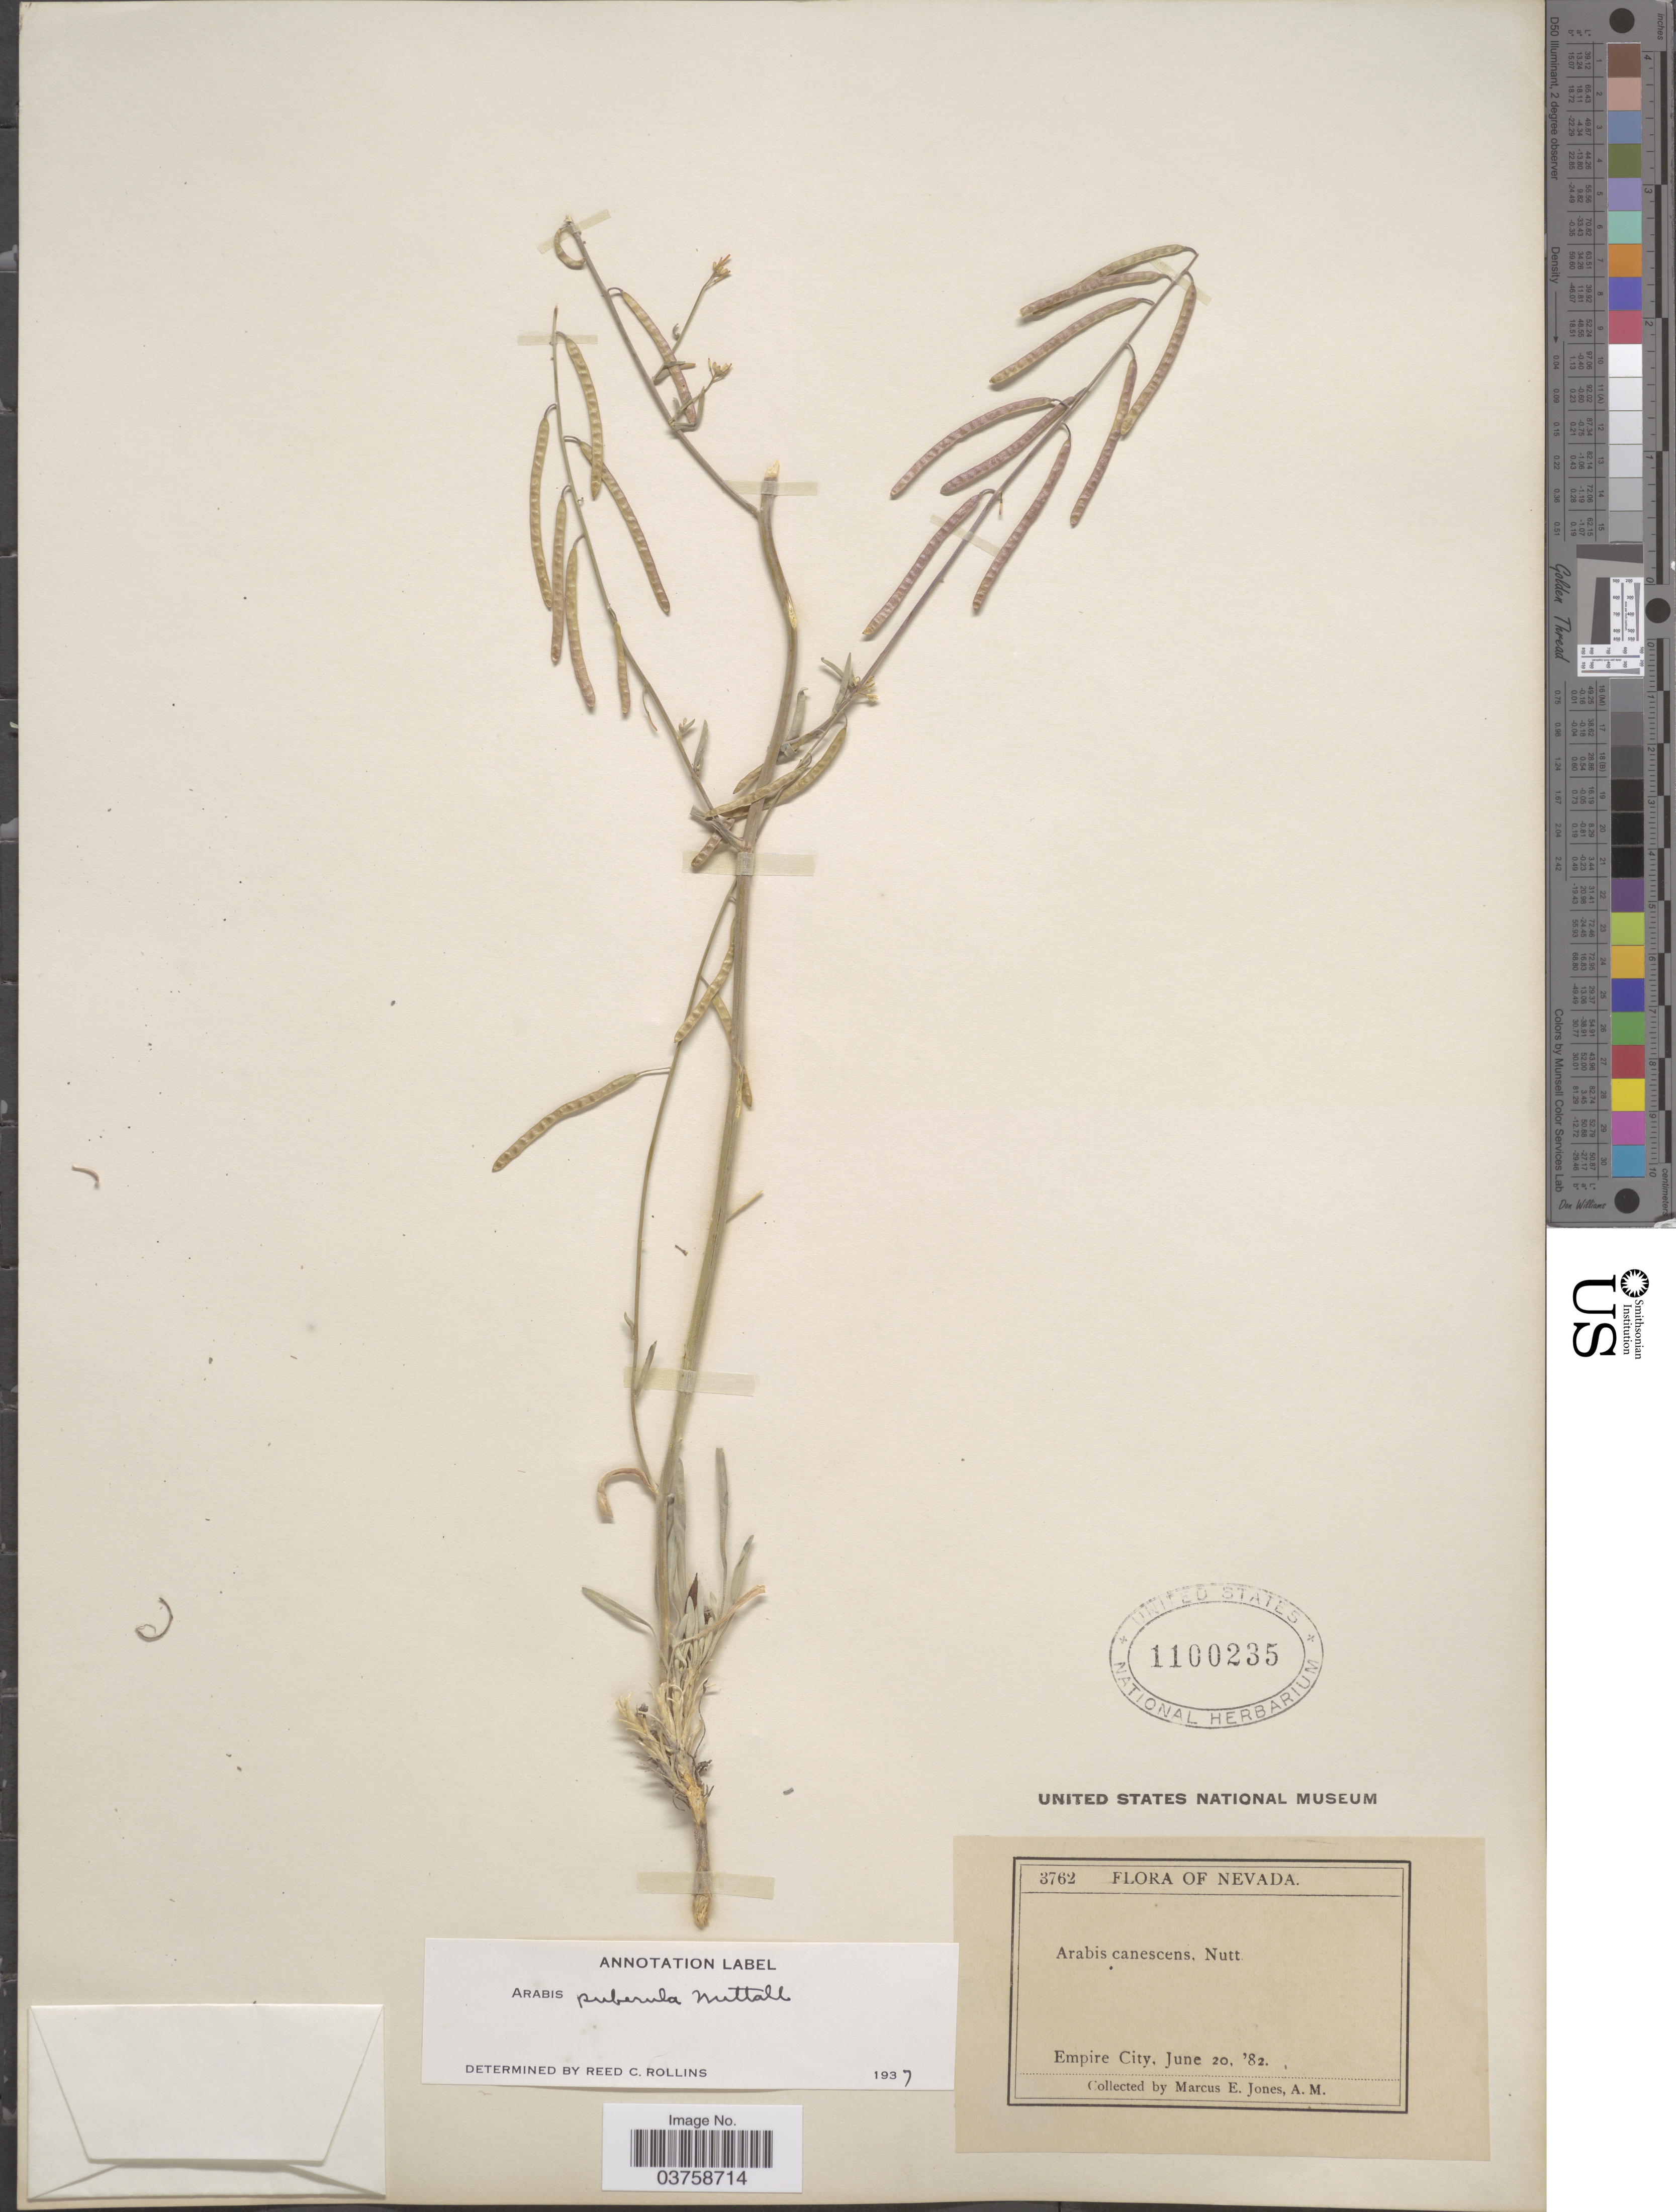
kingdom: Plantae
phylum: Tracheophyta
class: Magnoliopsida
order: Brassicales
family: Brassicaceae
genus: Arabis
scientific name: Arabis puberula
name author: Nutt.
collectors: M. E. Jones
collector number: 3762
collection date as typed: Transcribed d/m/y: 20/6/82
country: United States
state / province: Nevada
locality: Empire City.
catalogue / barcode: US 1100235